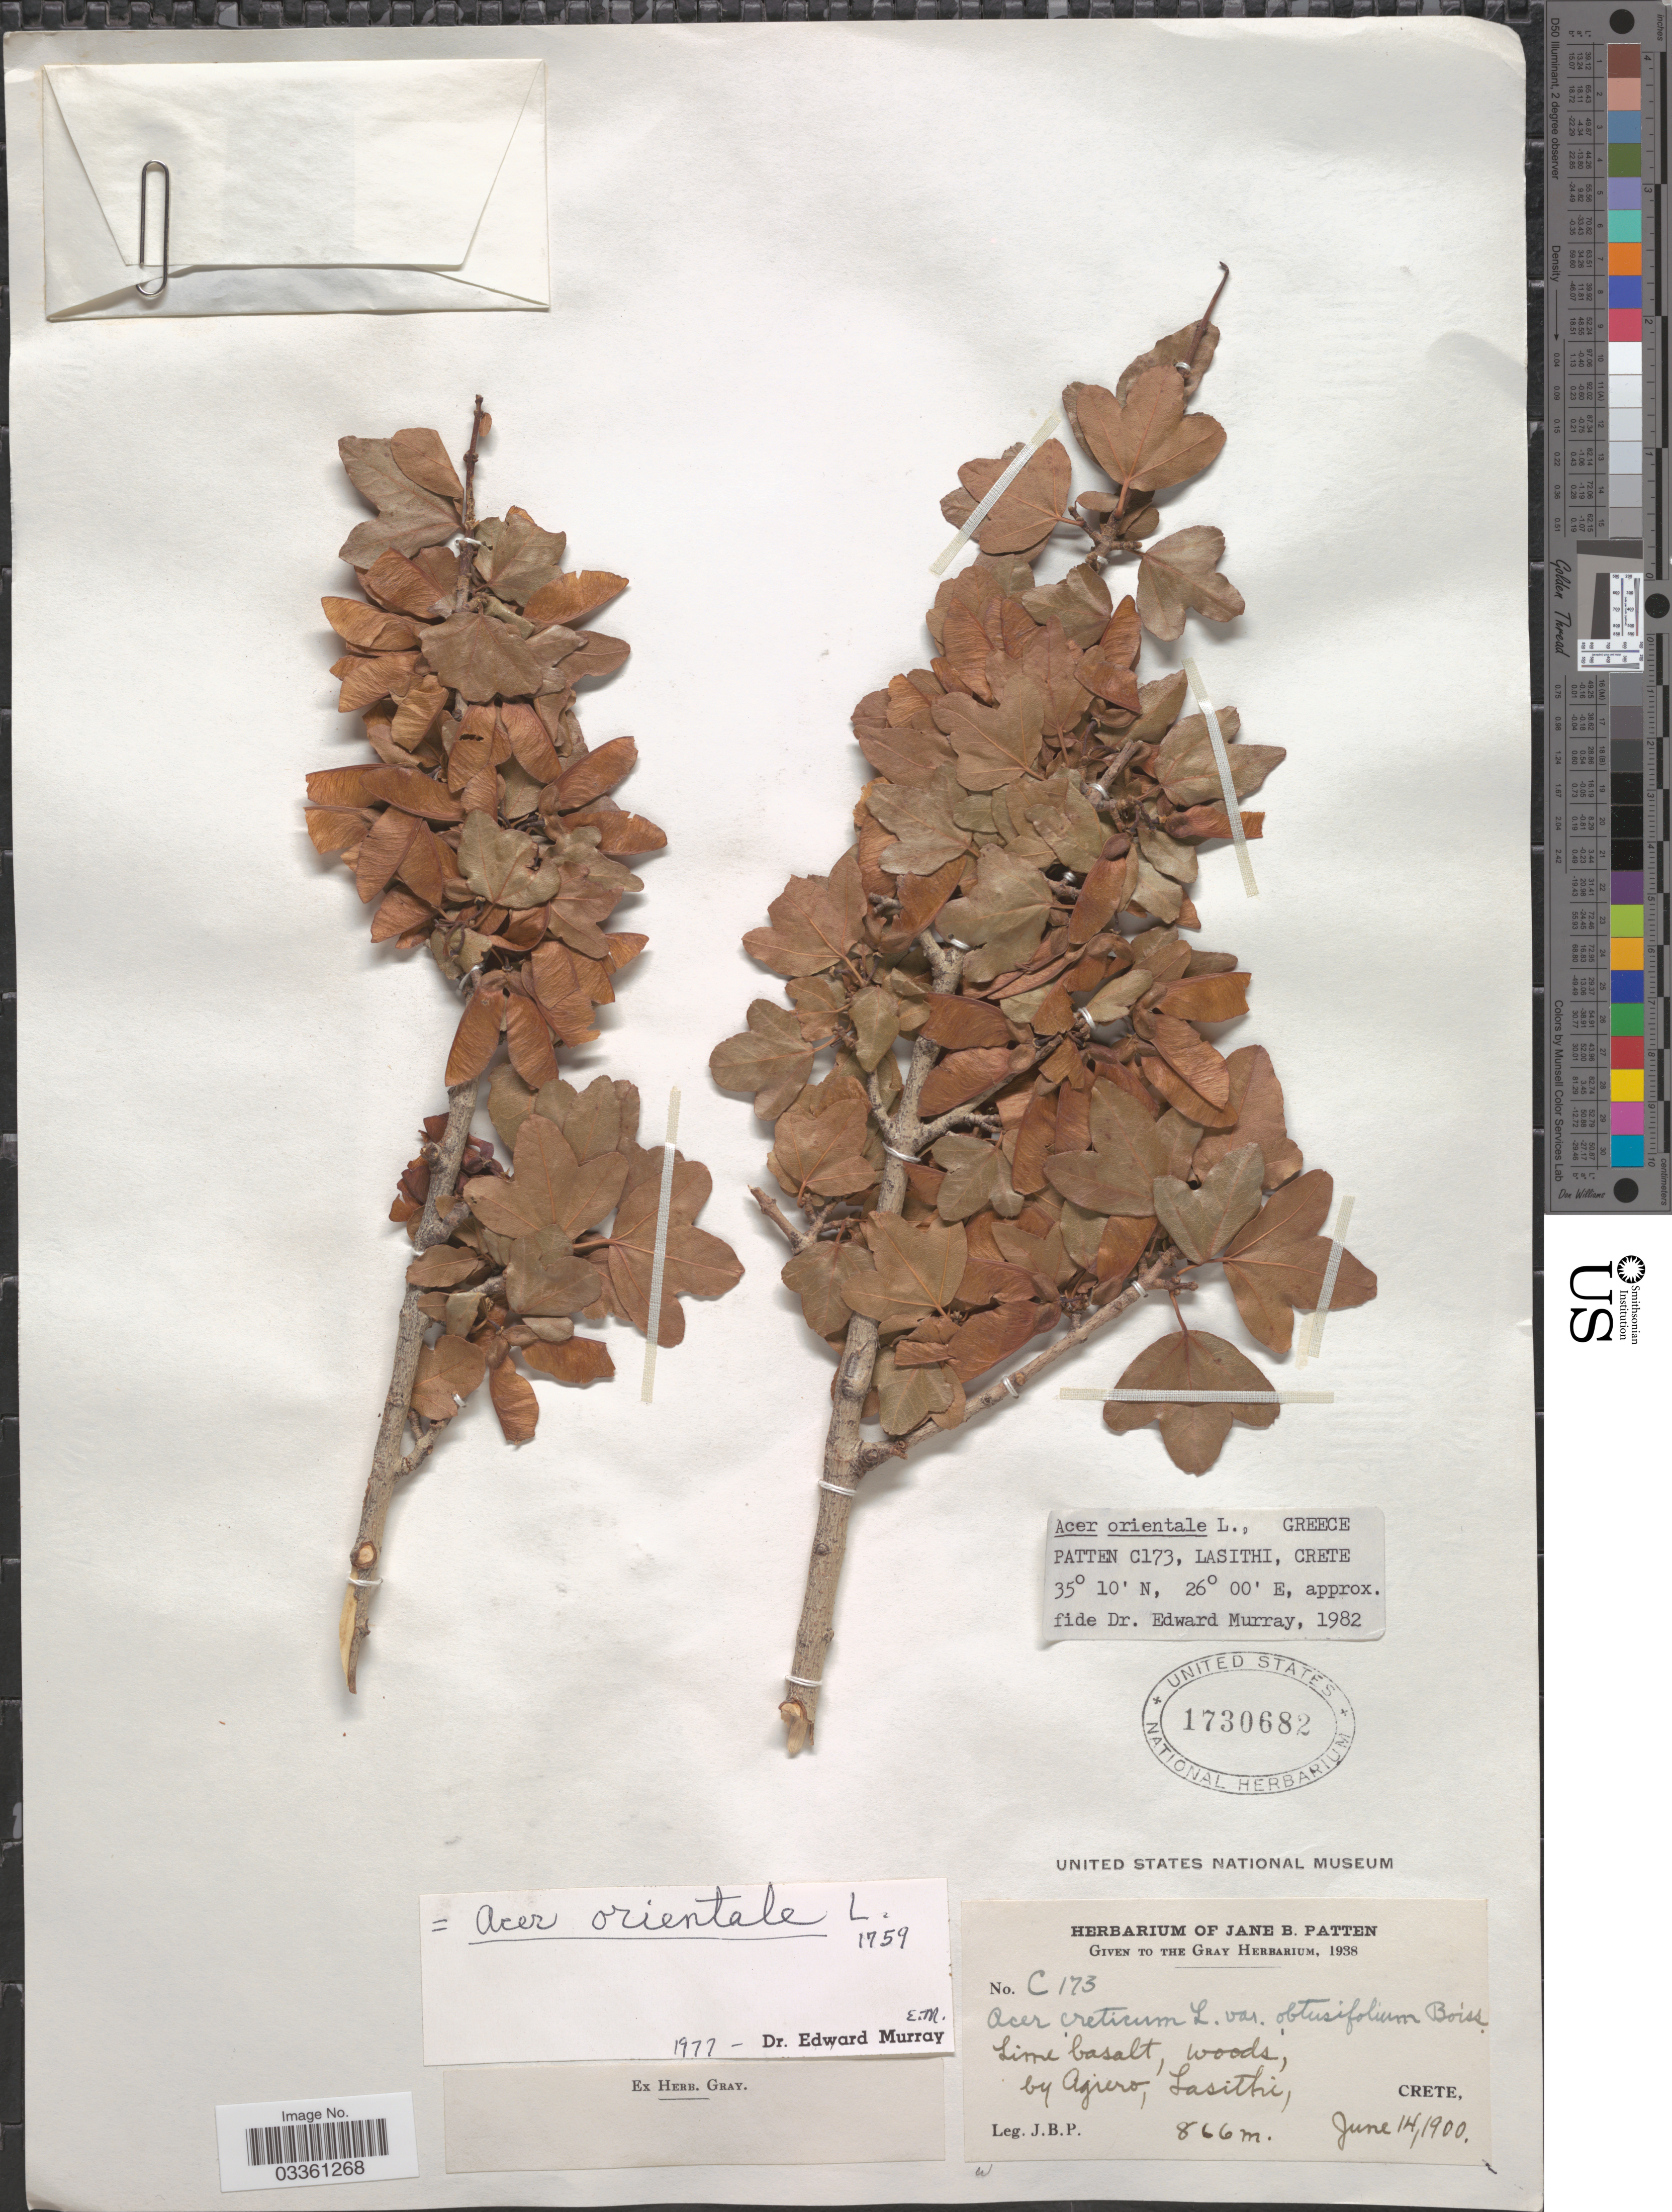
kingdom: Plantae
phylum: Tracheophyta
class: Magnoliopsida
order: Sapindales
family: Sapindaceae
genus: Acer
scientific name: Acer opalus subsp. obtusatum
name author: (Waldst. & Kit. ex Willd.) Gams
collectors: J. Patten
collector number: C173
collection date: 1900-06-14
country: Greece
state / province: Crete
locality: Lime basalt, by Agiero, Lasithi.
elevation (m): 866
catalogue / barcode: US 1730682